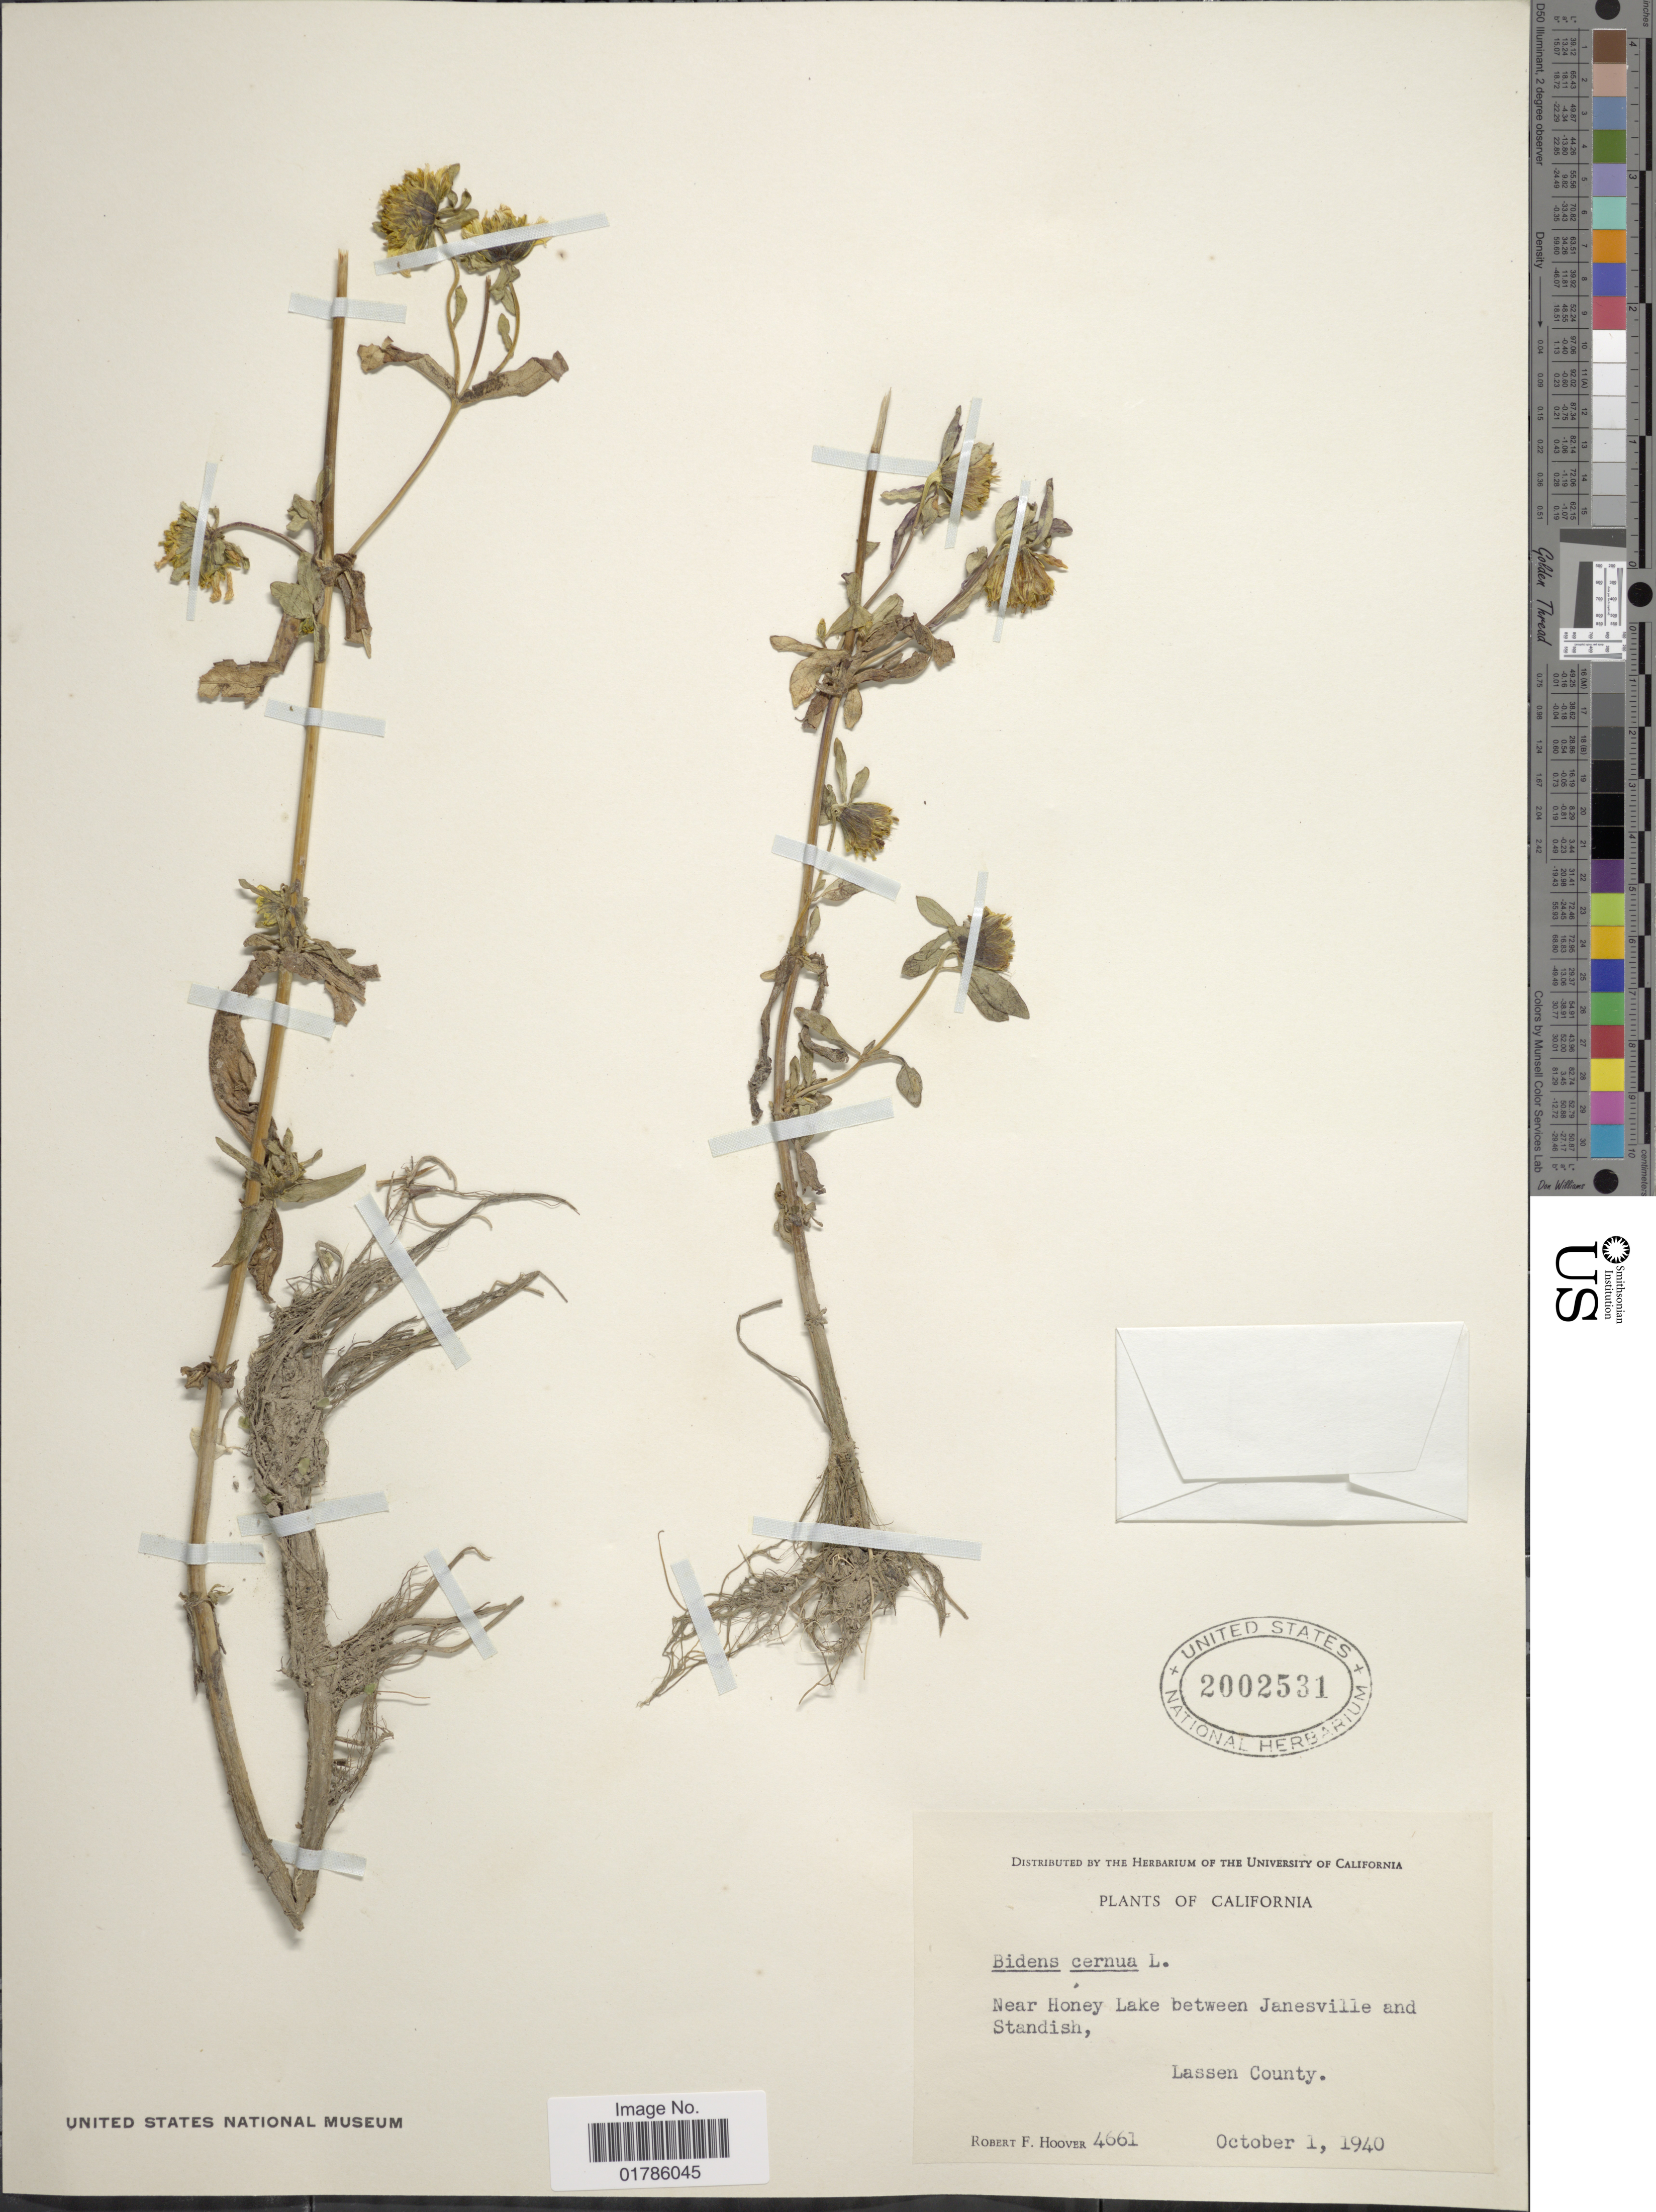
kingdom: Plantae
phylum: Tracheophyta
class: Magnoliopsida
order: Asterales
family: Asteraceae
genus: Bidens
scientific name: Bidens cernua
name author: L.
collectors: R. F. Hoover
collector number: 4661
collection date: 1940-10-01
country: United States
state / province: California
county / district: Lassen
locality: Near Honey Lake between Janesville and Standish, Lassen County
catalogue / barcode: US 2002531